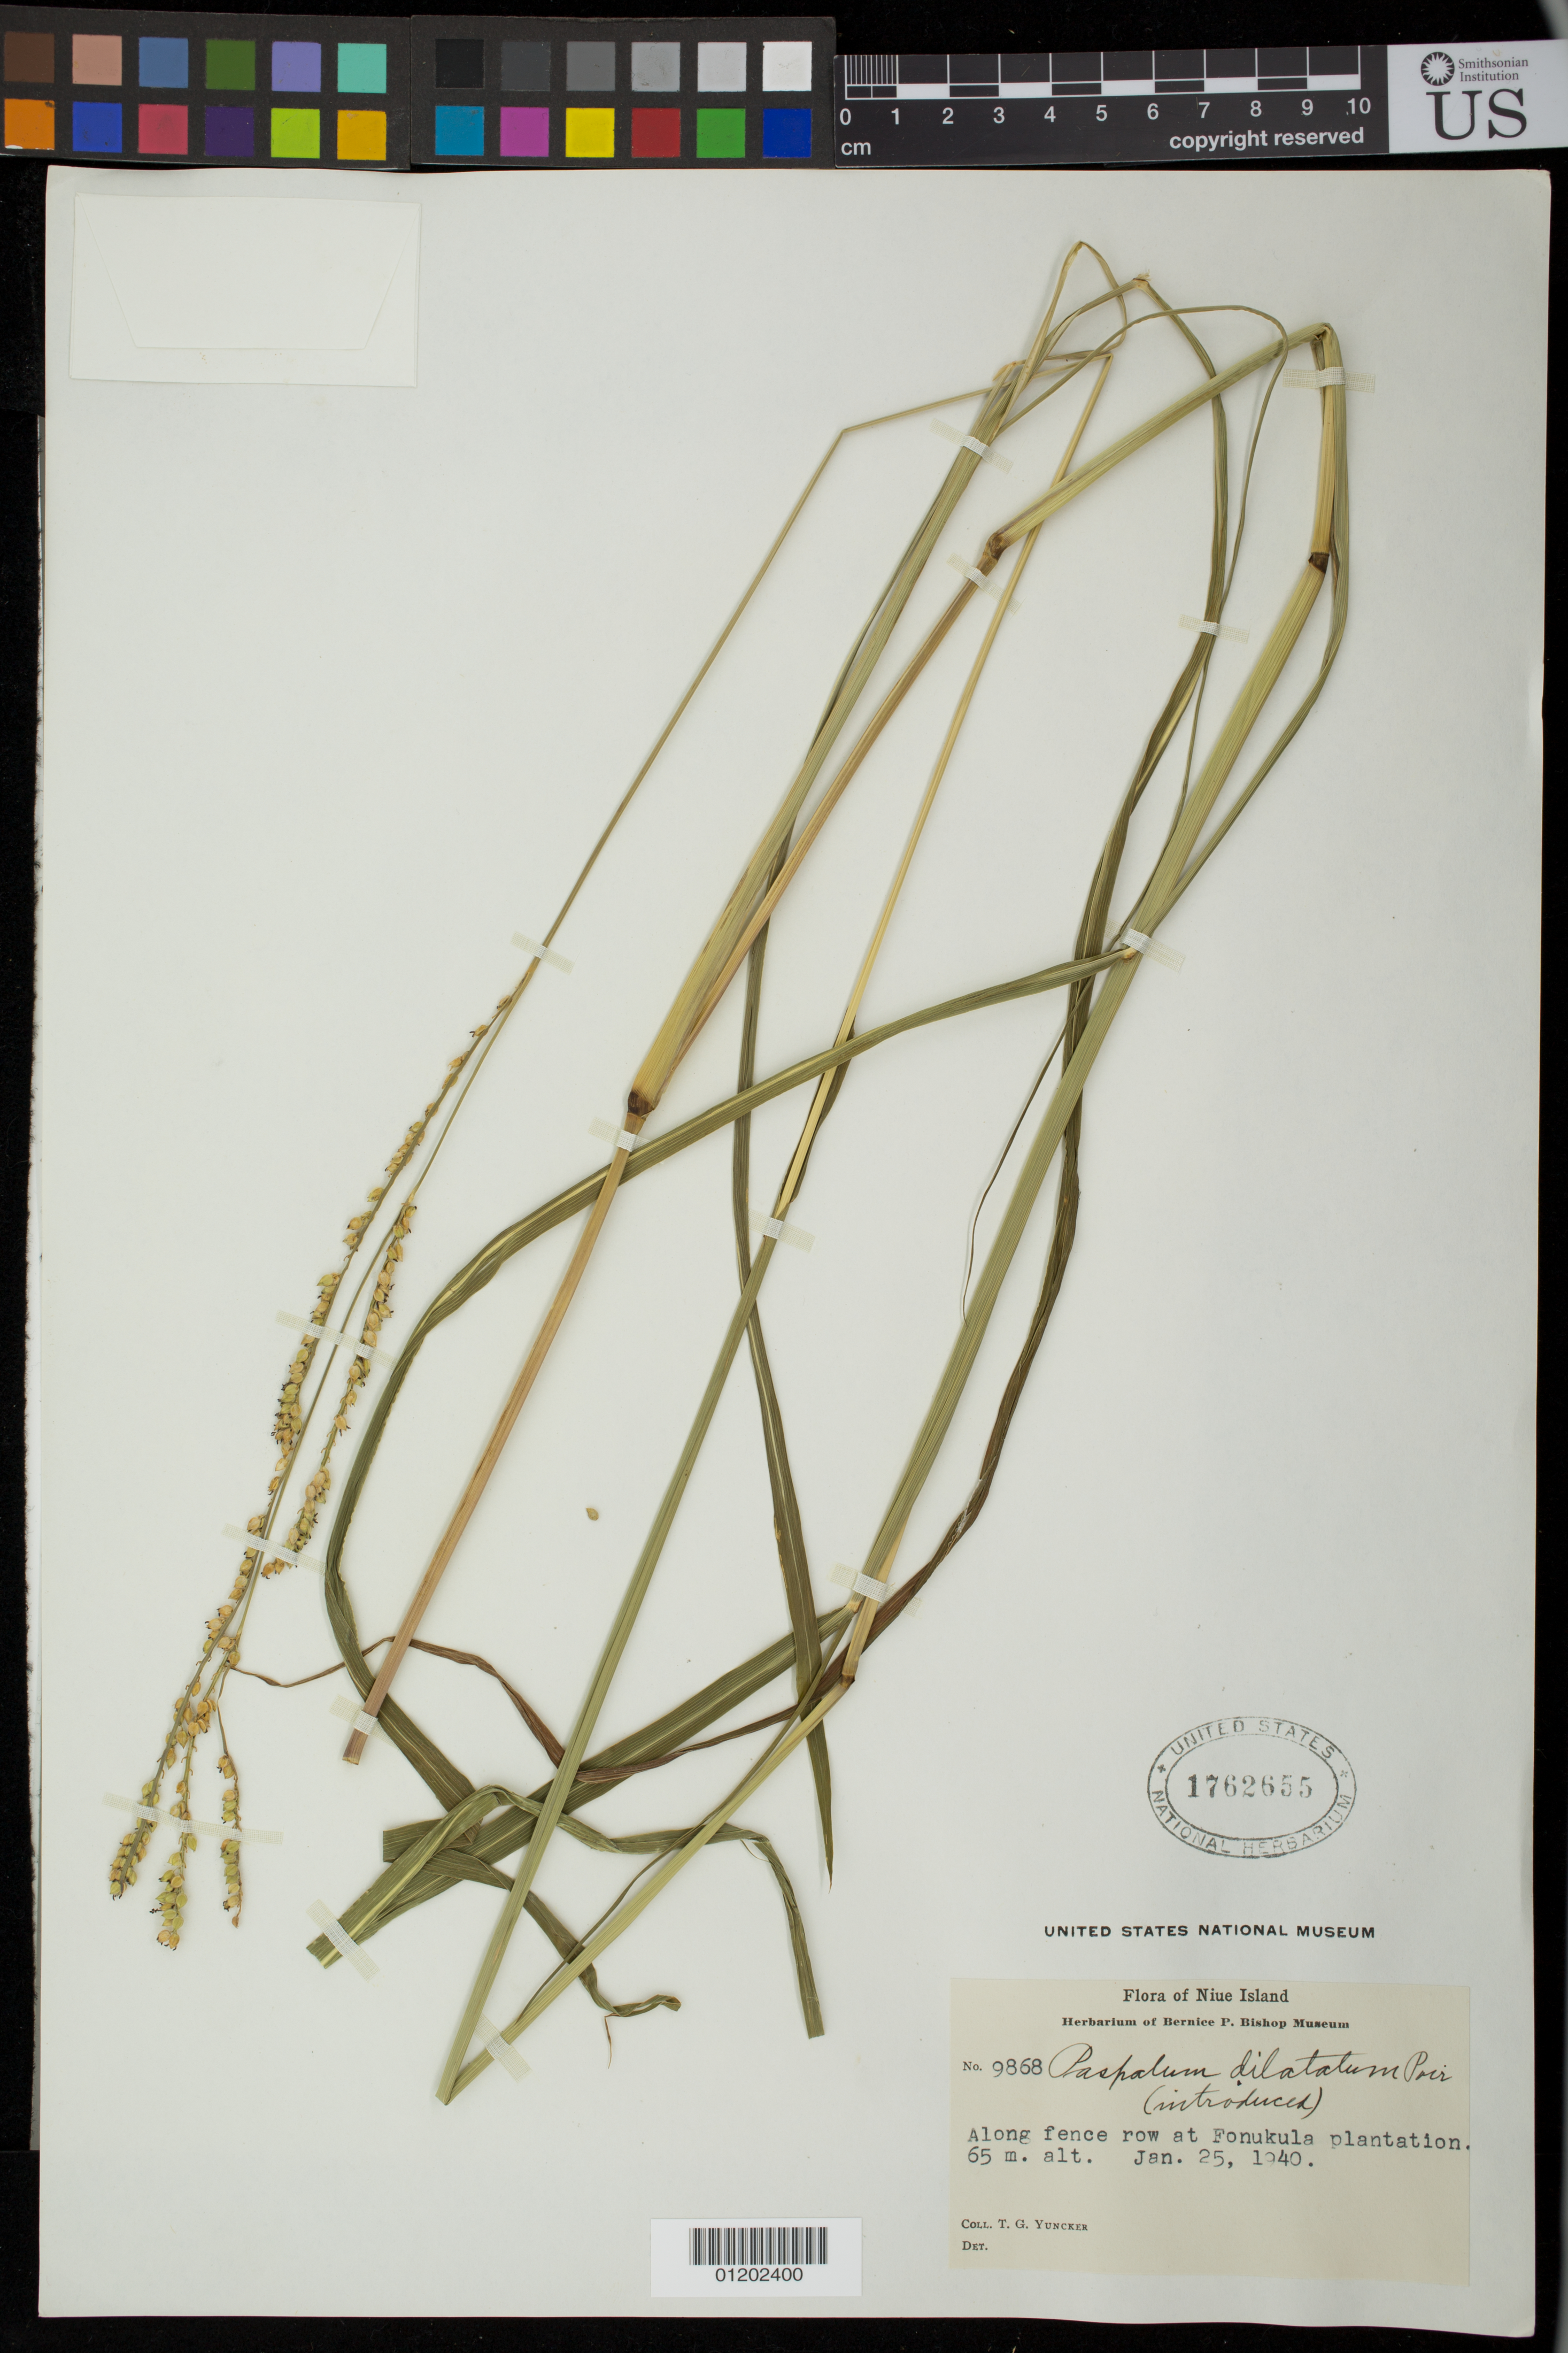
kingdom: Plantae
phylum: Tracheophyta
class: Liliopsida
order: Poales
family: Poaceae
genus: Paspalum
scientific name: Paspalum dilatatum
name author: Poir.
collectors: T. G. Yuncker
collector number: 9868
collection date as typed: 25 Jan 1940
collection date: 1940-01-25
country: Niue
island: Niue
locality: Fonukula plantation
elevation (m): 65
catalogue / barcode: US 1762655